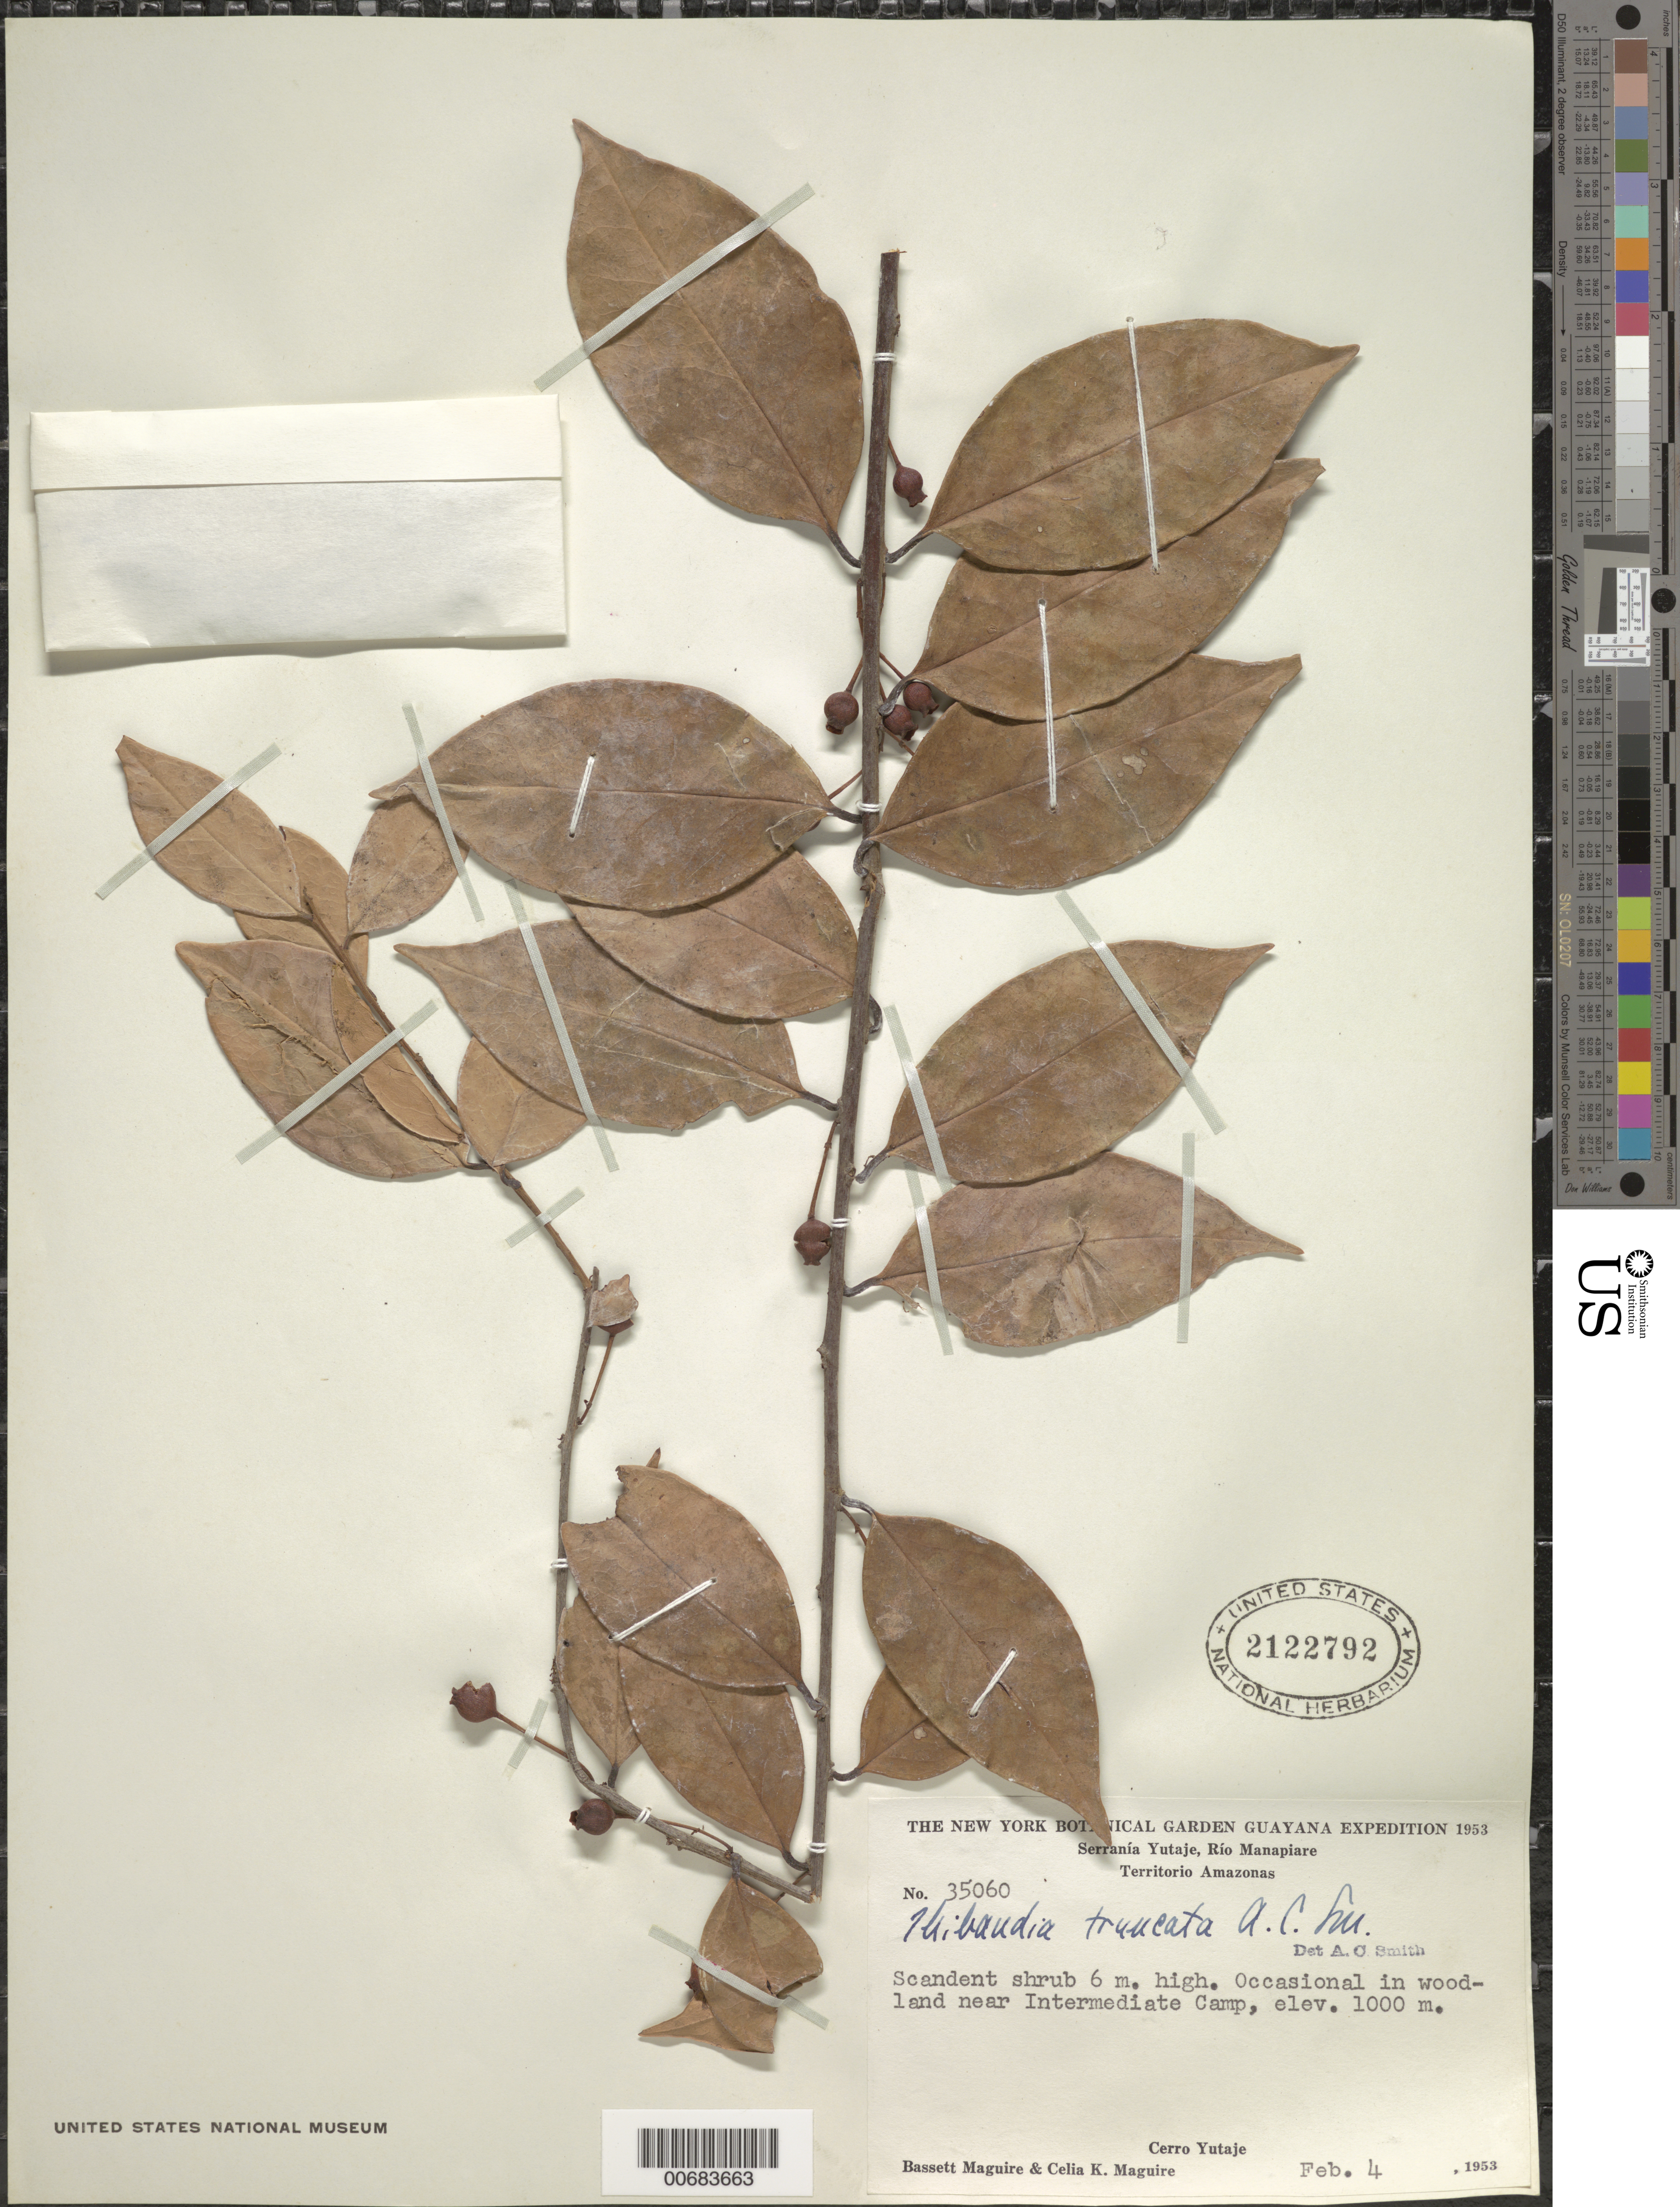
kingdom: Plantae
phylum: Tracheophyta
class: Magnoliopsida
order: Ericales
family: Ericaceae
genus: Thibaudia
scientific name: Thibaudia truncata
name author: A.C. Sm.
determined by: Smith, A. C.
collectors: B. Maguire & C. K. Maguire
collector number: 35060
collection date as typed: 4-Feb-53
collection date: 1953-02-04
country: Venezuela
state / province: Amazonas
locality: Serranía Yutajé, Cerro Yutajé, Intermediate Camp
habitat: Woodland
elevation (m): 1000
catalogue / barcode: US 2122792